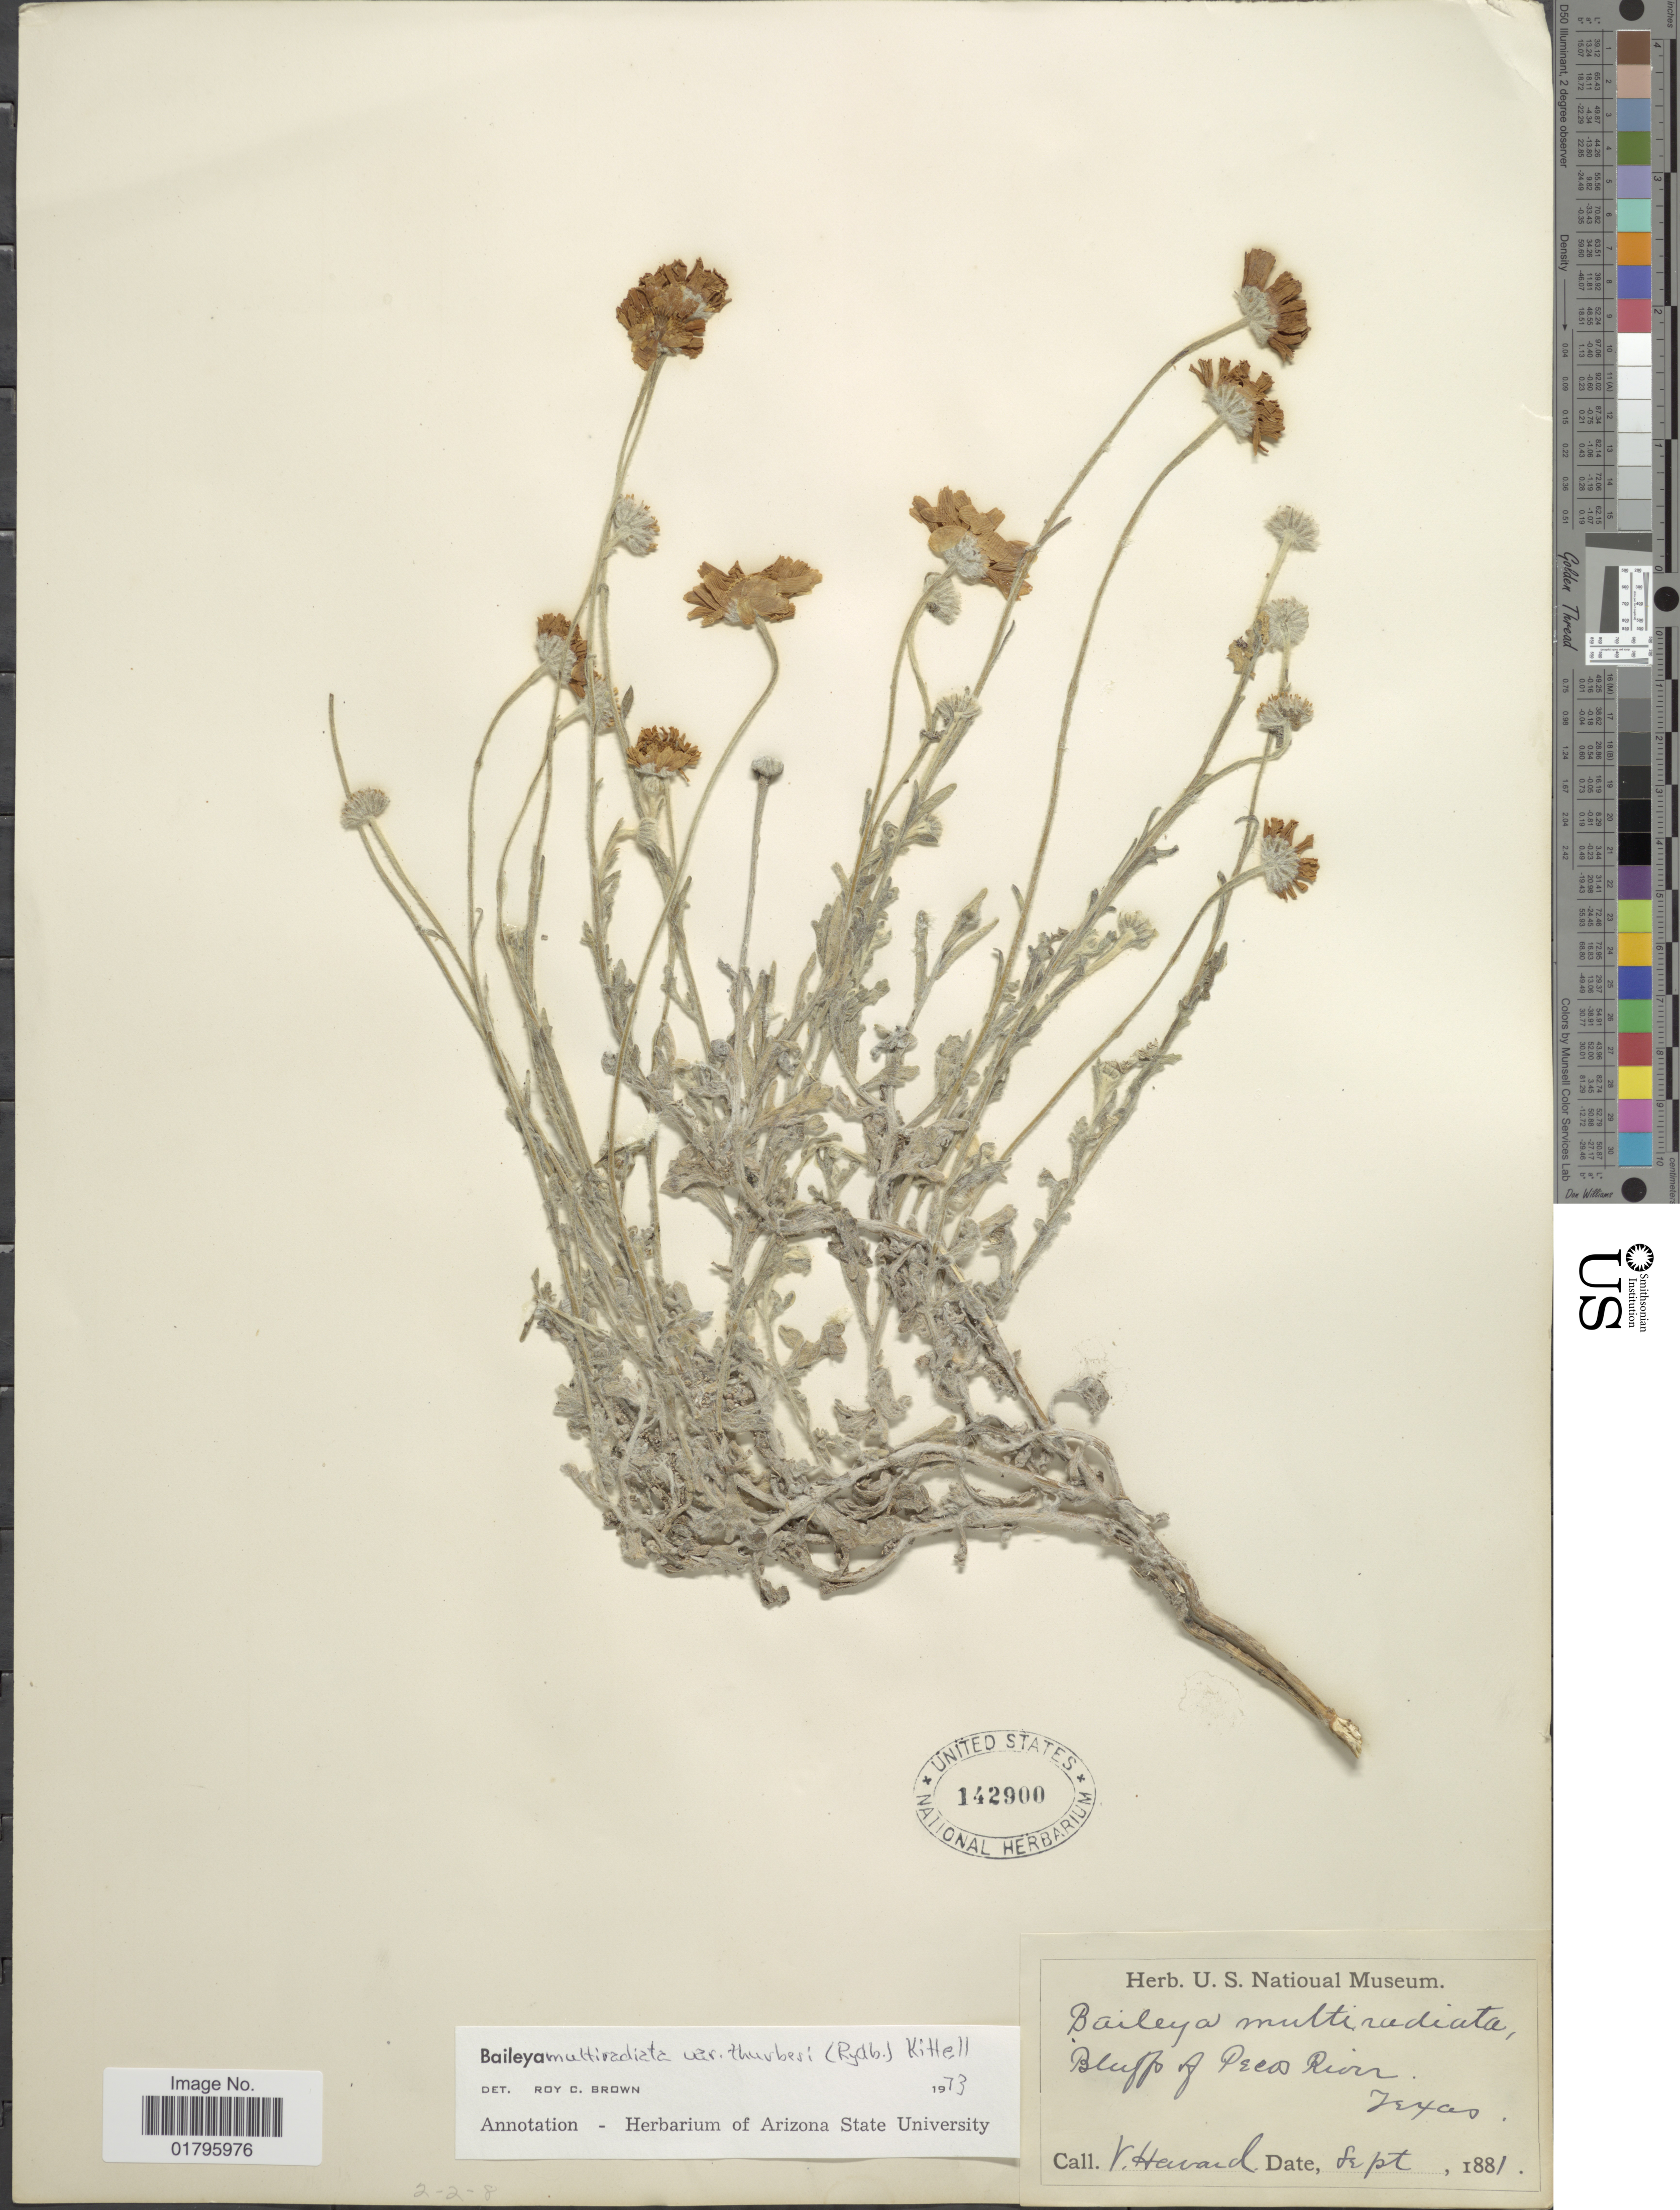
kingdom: Plantae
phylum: Tracheophyta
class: Magnoliopsida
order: Asterales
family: Asteraceae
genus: Baileya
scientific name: Baileya multiradiata var. thurberi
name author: (Rydb.) Kittell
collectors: V. Harvard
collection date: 1881-09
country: United States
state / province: Texas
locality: Bluffs of Paso River, Texas.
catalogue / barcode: US 142900